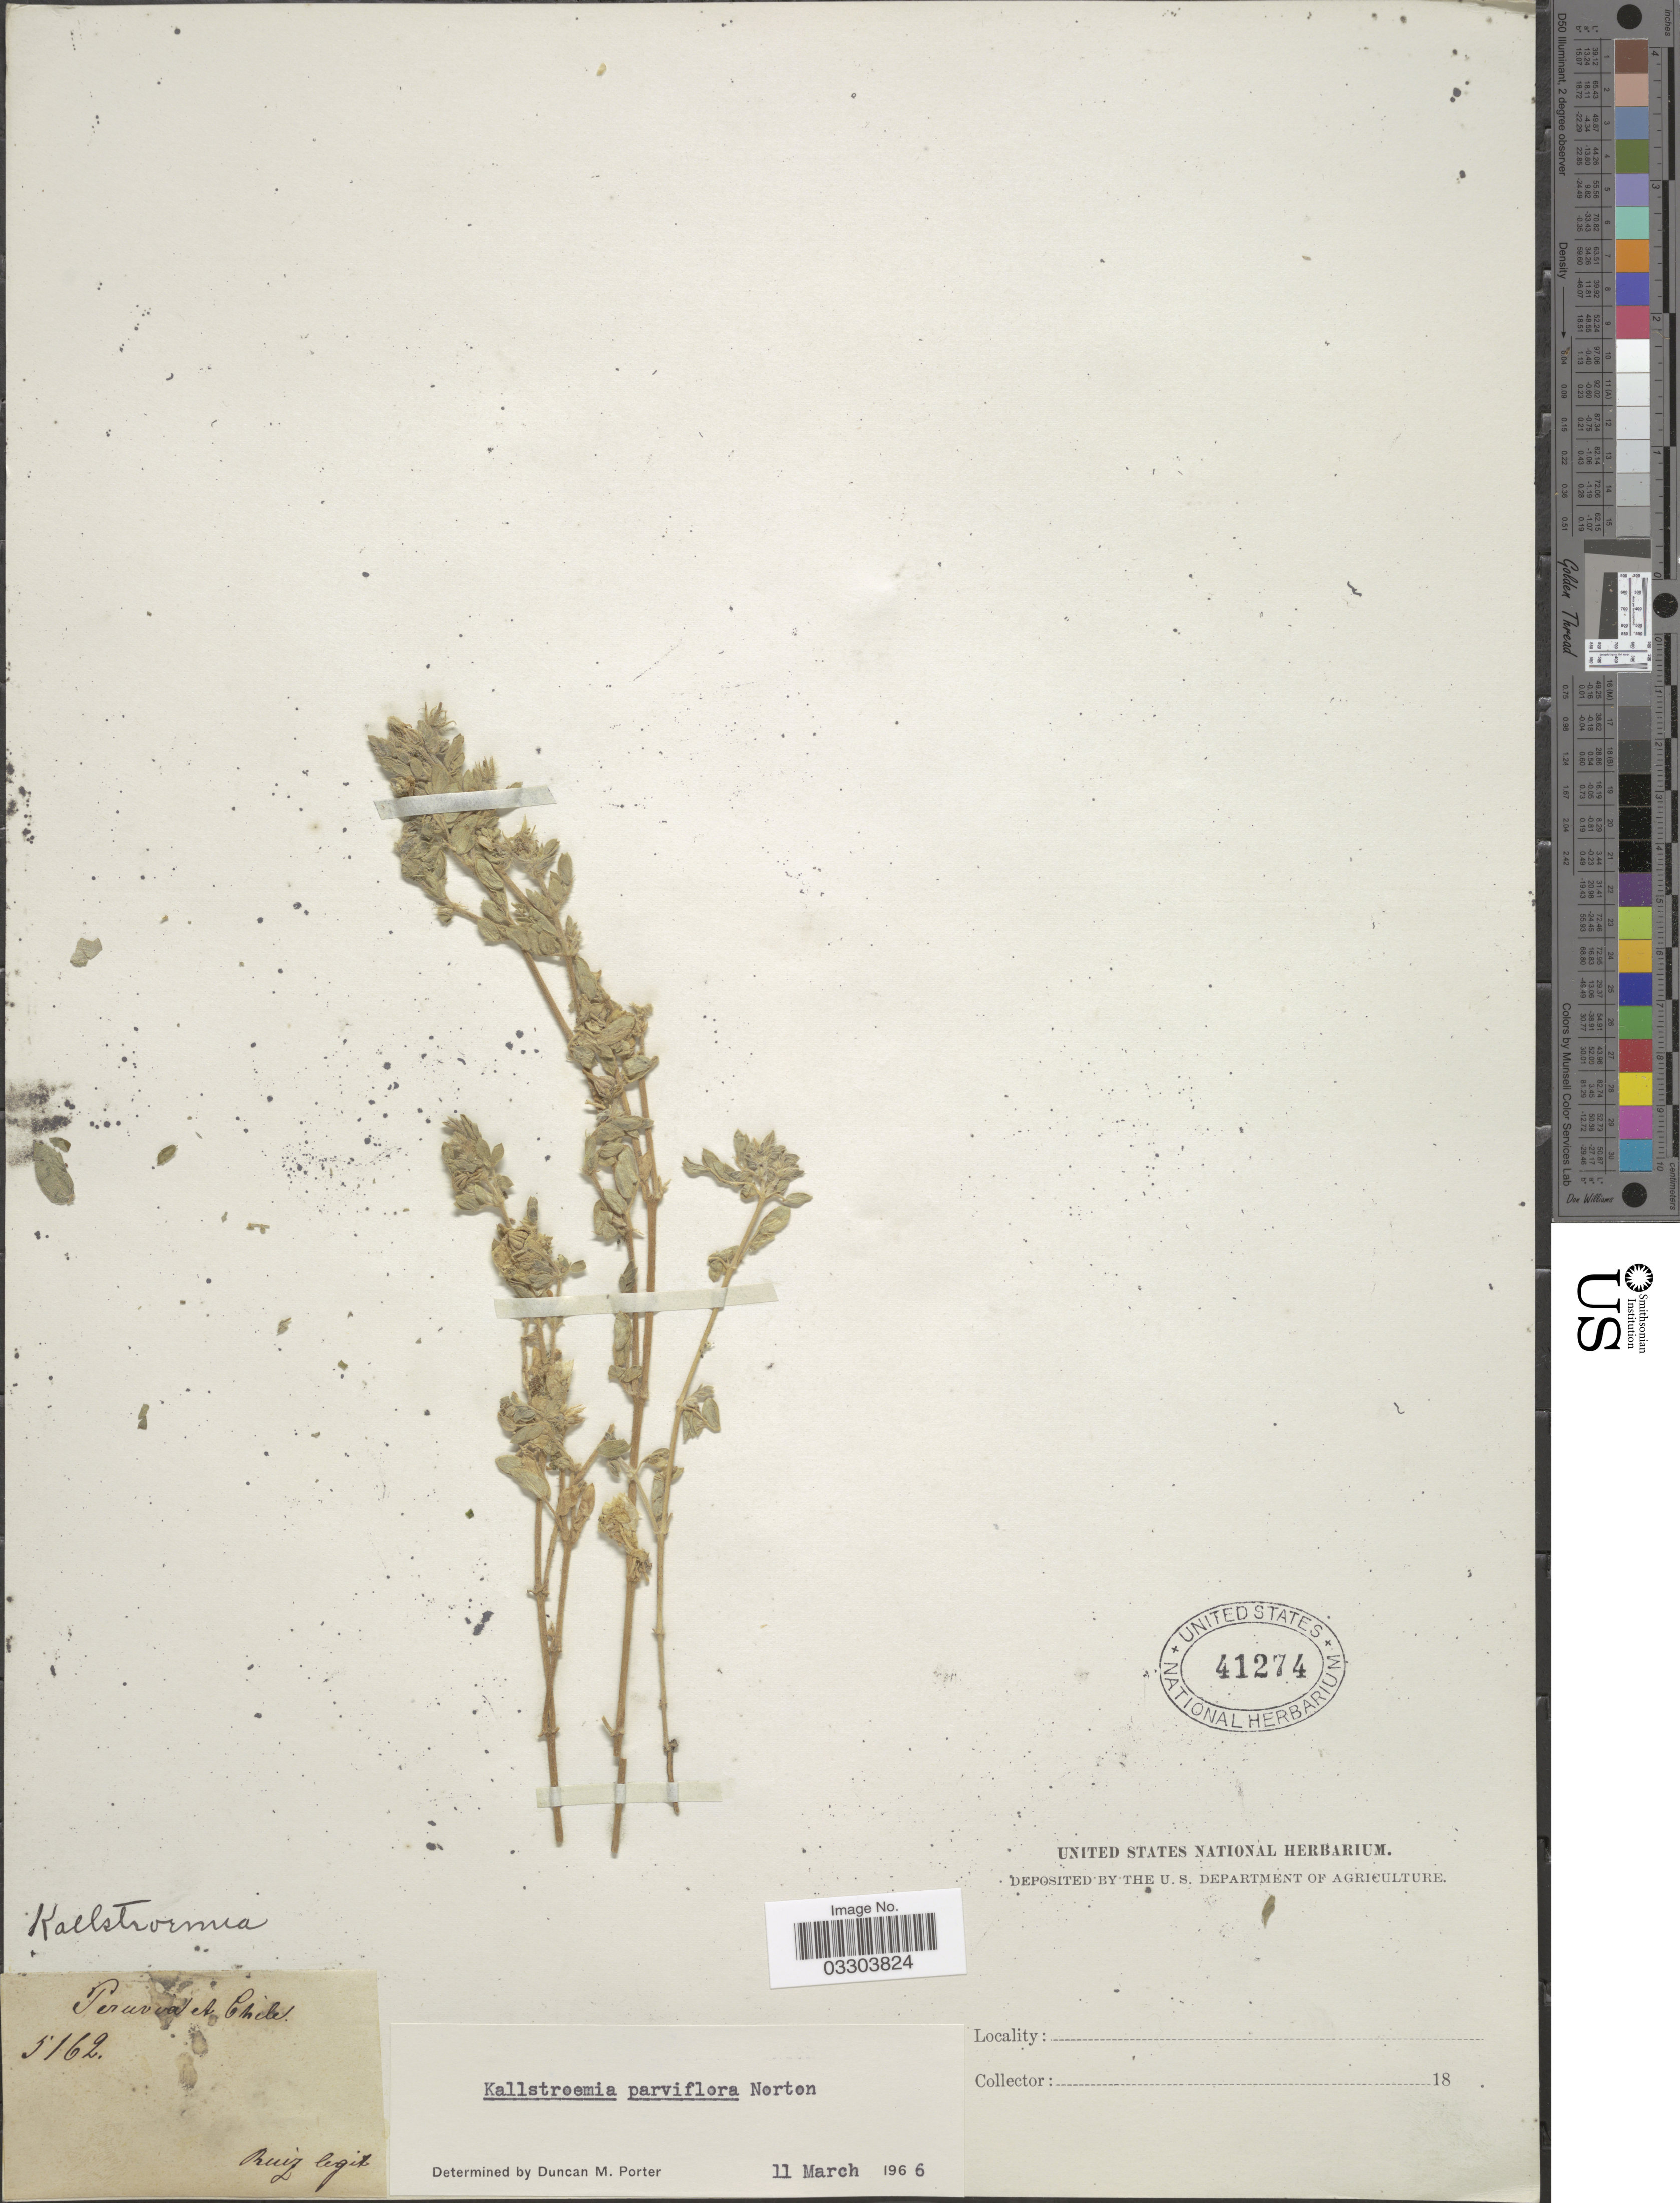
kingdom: Plantae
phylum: Tracheophyta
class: Magnoliopsida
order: Zygophyllales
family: Zygophyllaceae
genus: Kallstroemia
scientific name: Kallstroemia parviflora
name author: Norton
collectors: Ruiz, --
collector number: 5162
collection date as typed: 18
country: Chile / Peru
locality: Peruvia et Chile.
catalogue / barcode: US 41274